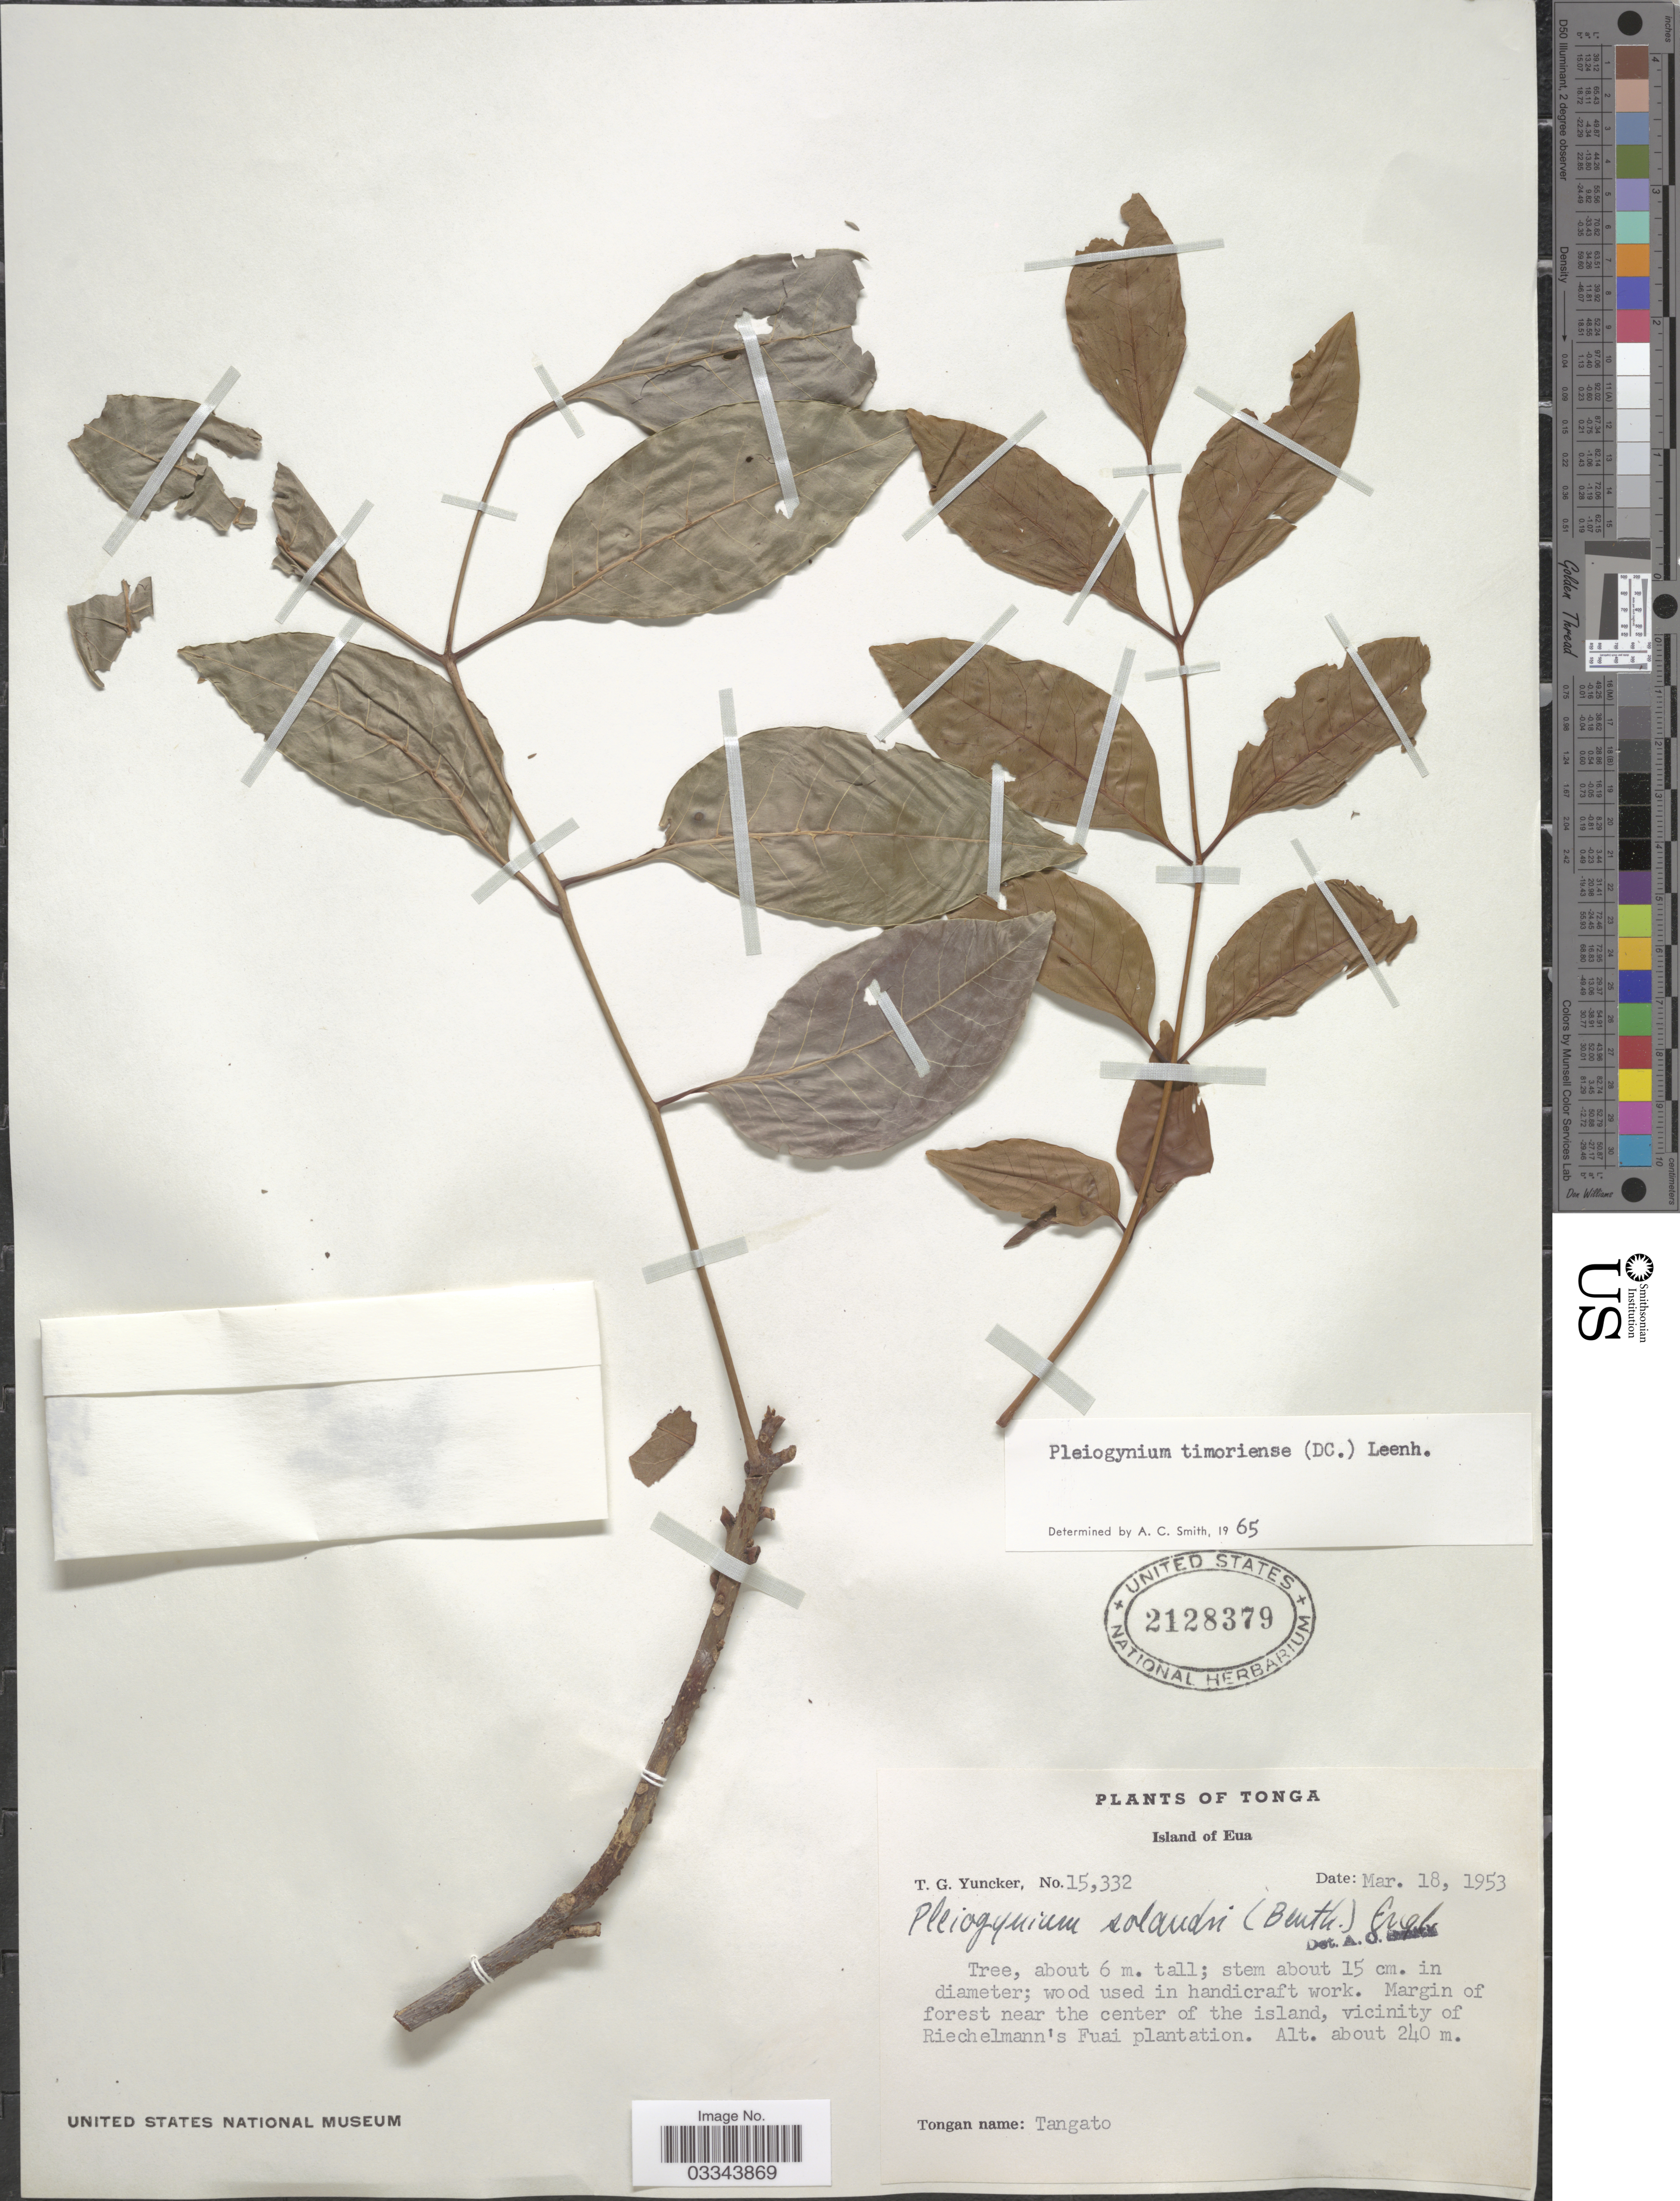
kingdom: Plantae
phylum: Tracheophyta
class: Magnoliopsida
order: Sapindales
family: Anacardiaceae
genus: Pleiogynium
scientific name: Pleiogynium timoriense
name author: (A. DC.) Leenh.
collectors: T. G. Yuncker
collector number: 15332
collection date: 1953-03-18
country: Tonga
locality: Island of Eua. Margin of forest near the center of the island, vicinity of Riechelmann's Fuai plantation.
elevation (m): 240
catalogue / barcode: US 2128379